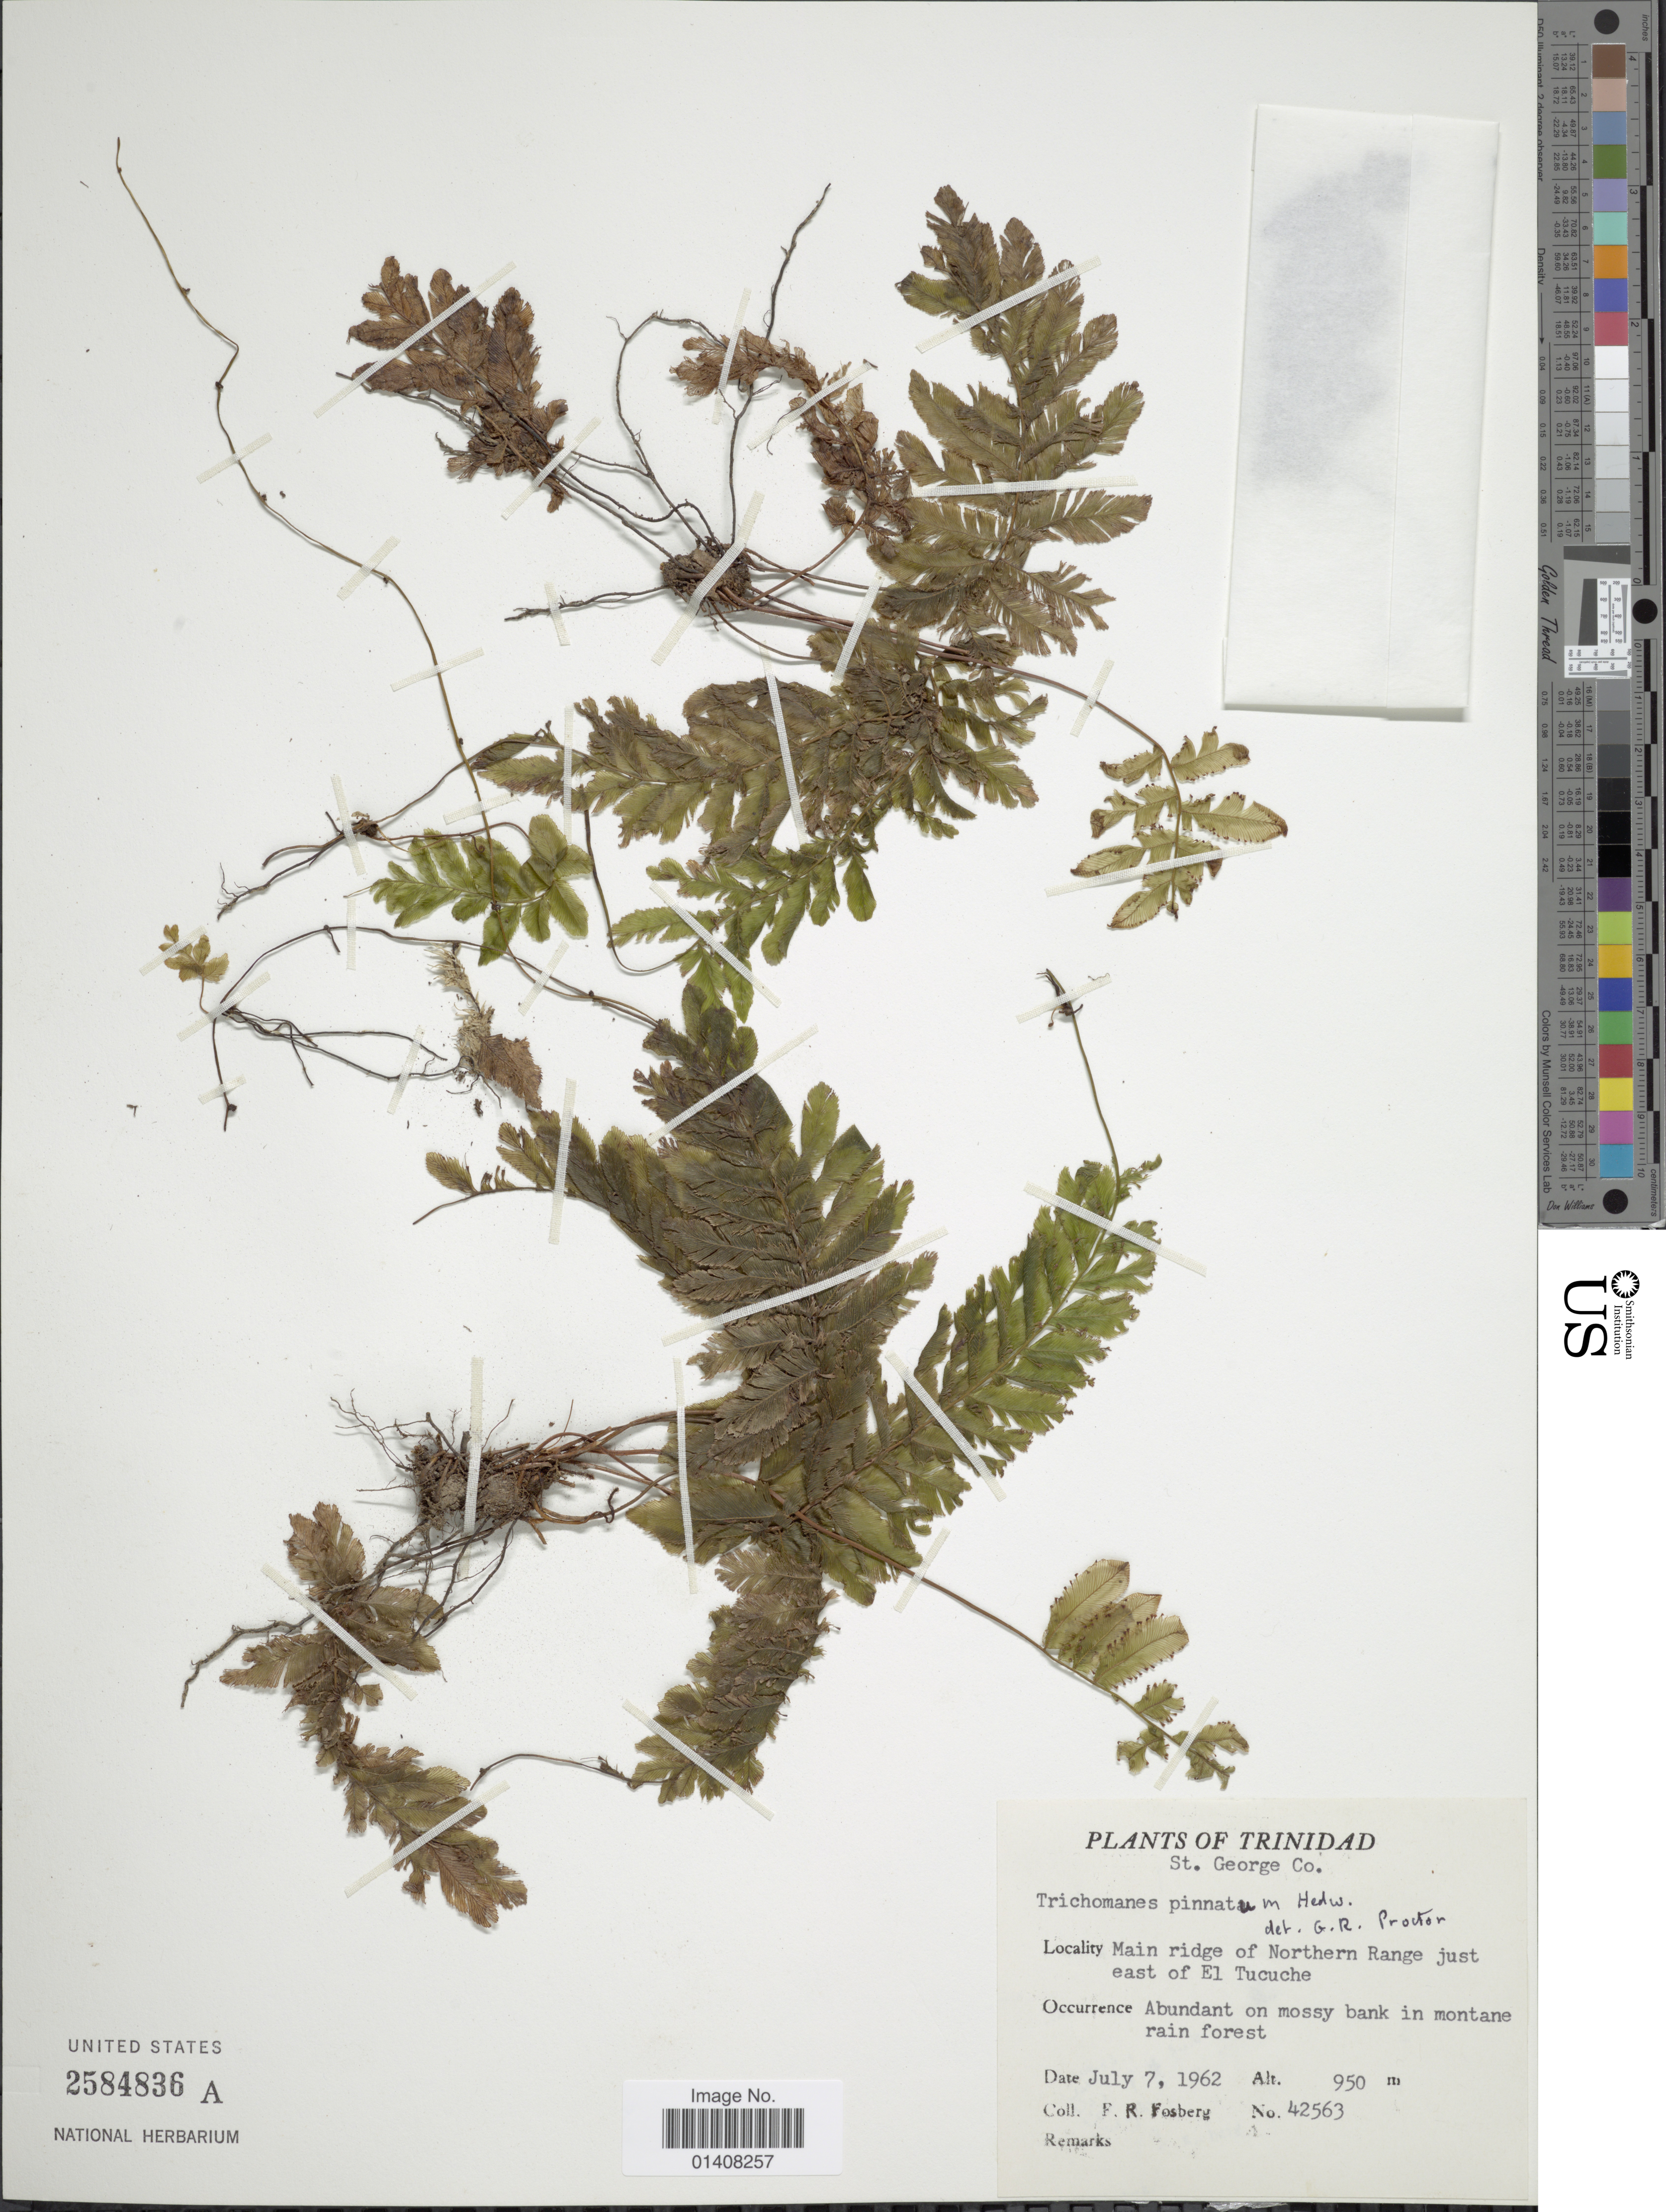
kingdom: Plantae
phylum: Tracheophyta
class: Polypodiopsida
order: Hymenophyllales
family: Hymenophyllaceae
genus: Trichomanes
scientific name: Trichomanes pinnatum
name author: Hedw.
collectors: F. R. Fosberg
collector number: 42563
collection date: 1962-07-07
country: Trinidad and Tobago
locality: Trinidad, St. George Co., Main ridge of Northern Range just east of El Tucuche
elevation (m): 950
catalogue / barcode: US 2584836A